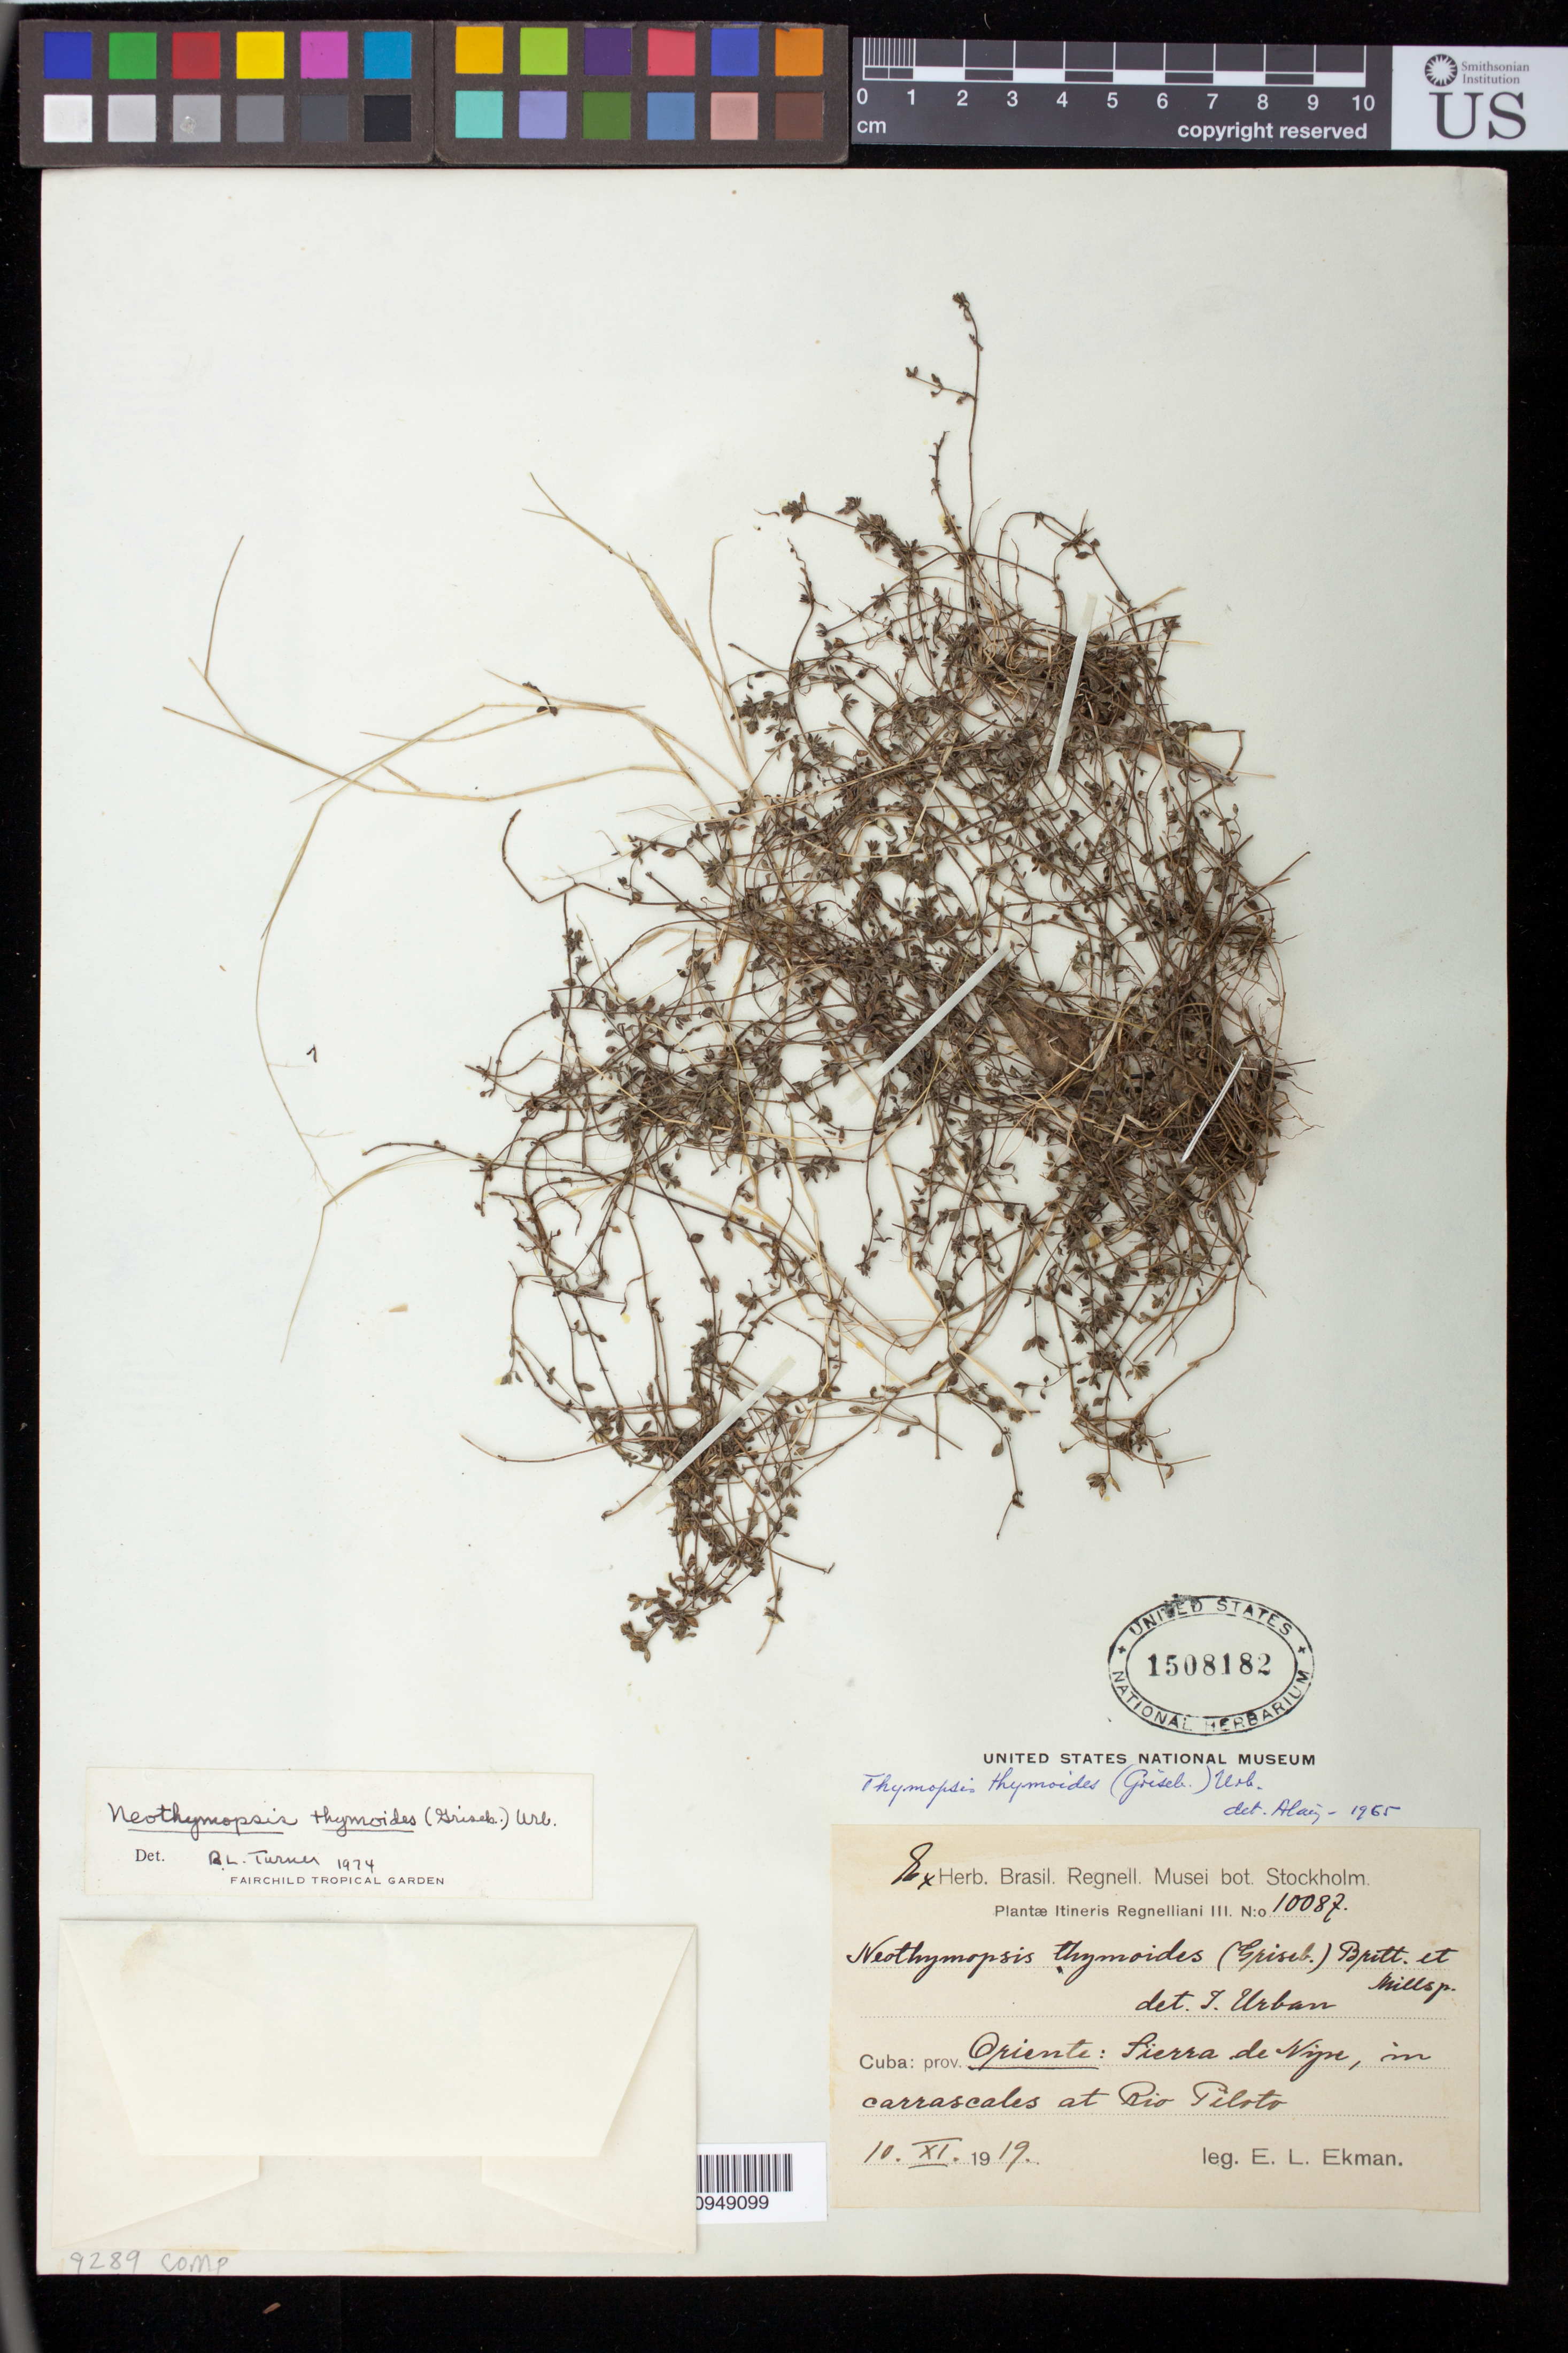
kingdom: Plantae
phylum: Tracheophyta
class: Magnoliopsida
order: Asterales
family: Asteraceae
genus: Thymopsis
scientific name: Thymopsis thymoides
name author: (Griseb.) Urb.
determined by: Turner, B. L.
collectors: E. L. Ekman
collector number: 10087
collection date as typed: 10 Nov 1919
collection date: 1919-11-10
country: Cuba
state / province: Oriente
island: Cuba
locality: Sierra de Nigre, in carrascales at Rio Pilata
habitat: In carrascales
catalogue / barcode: US 1508182